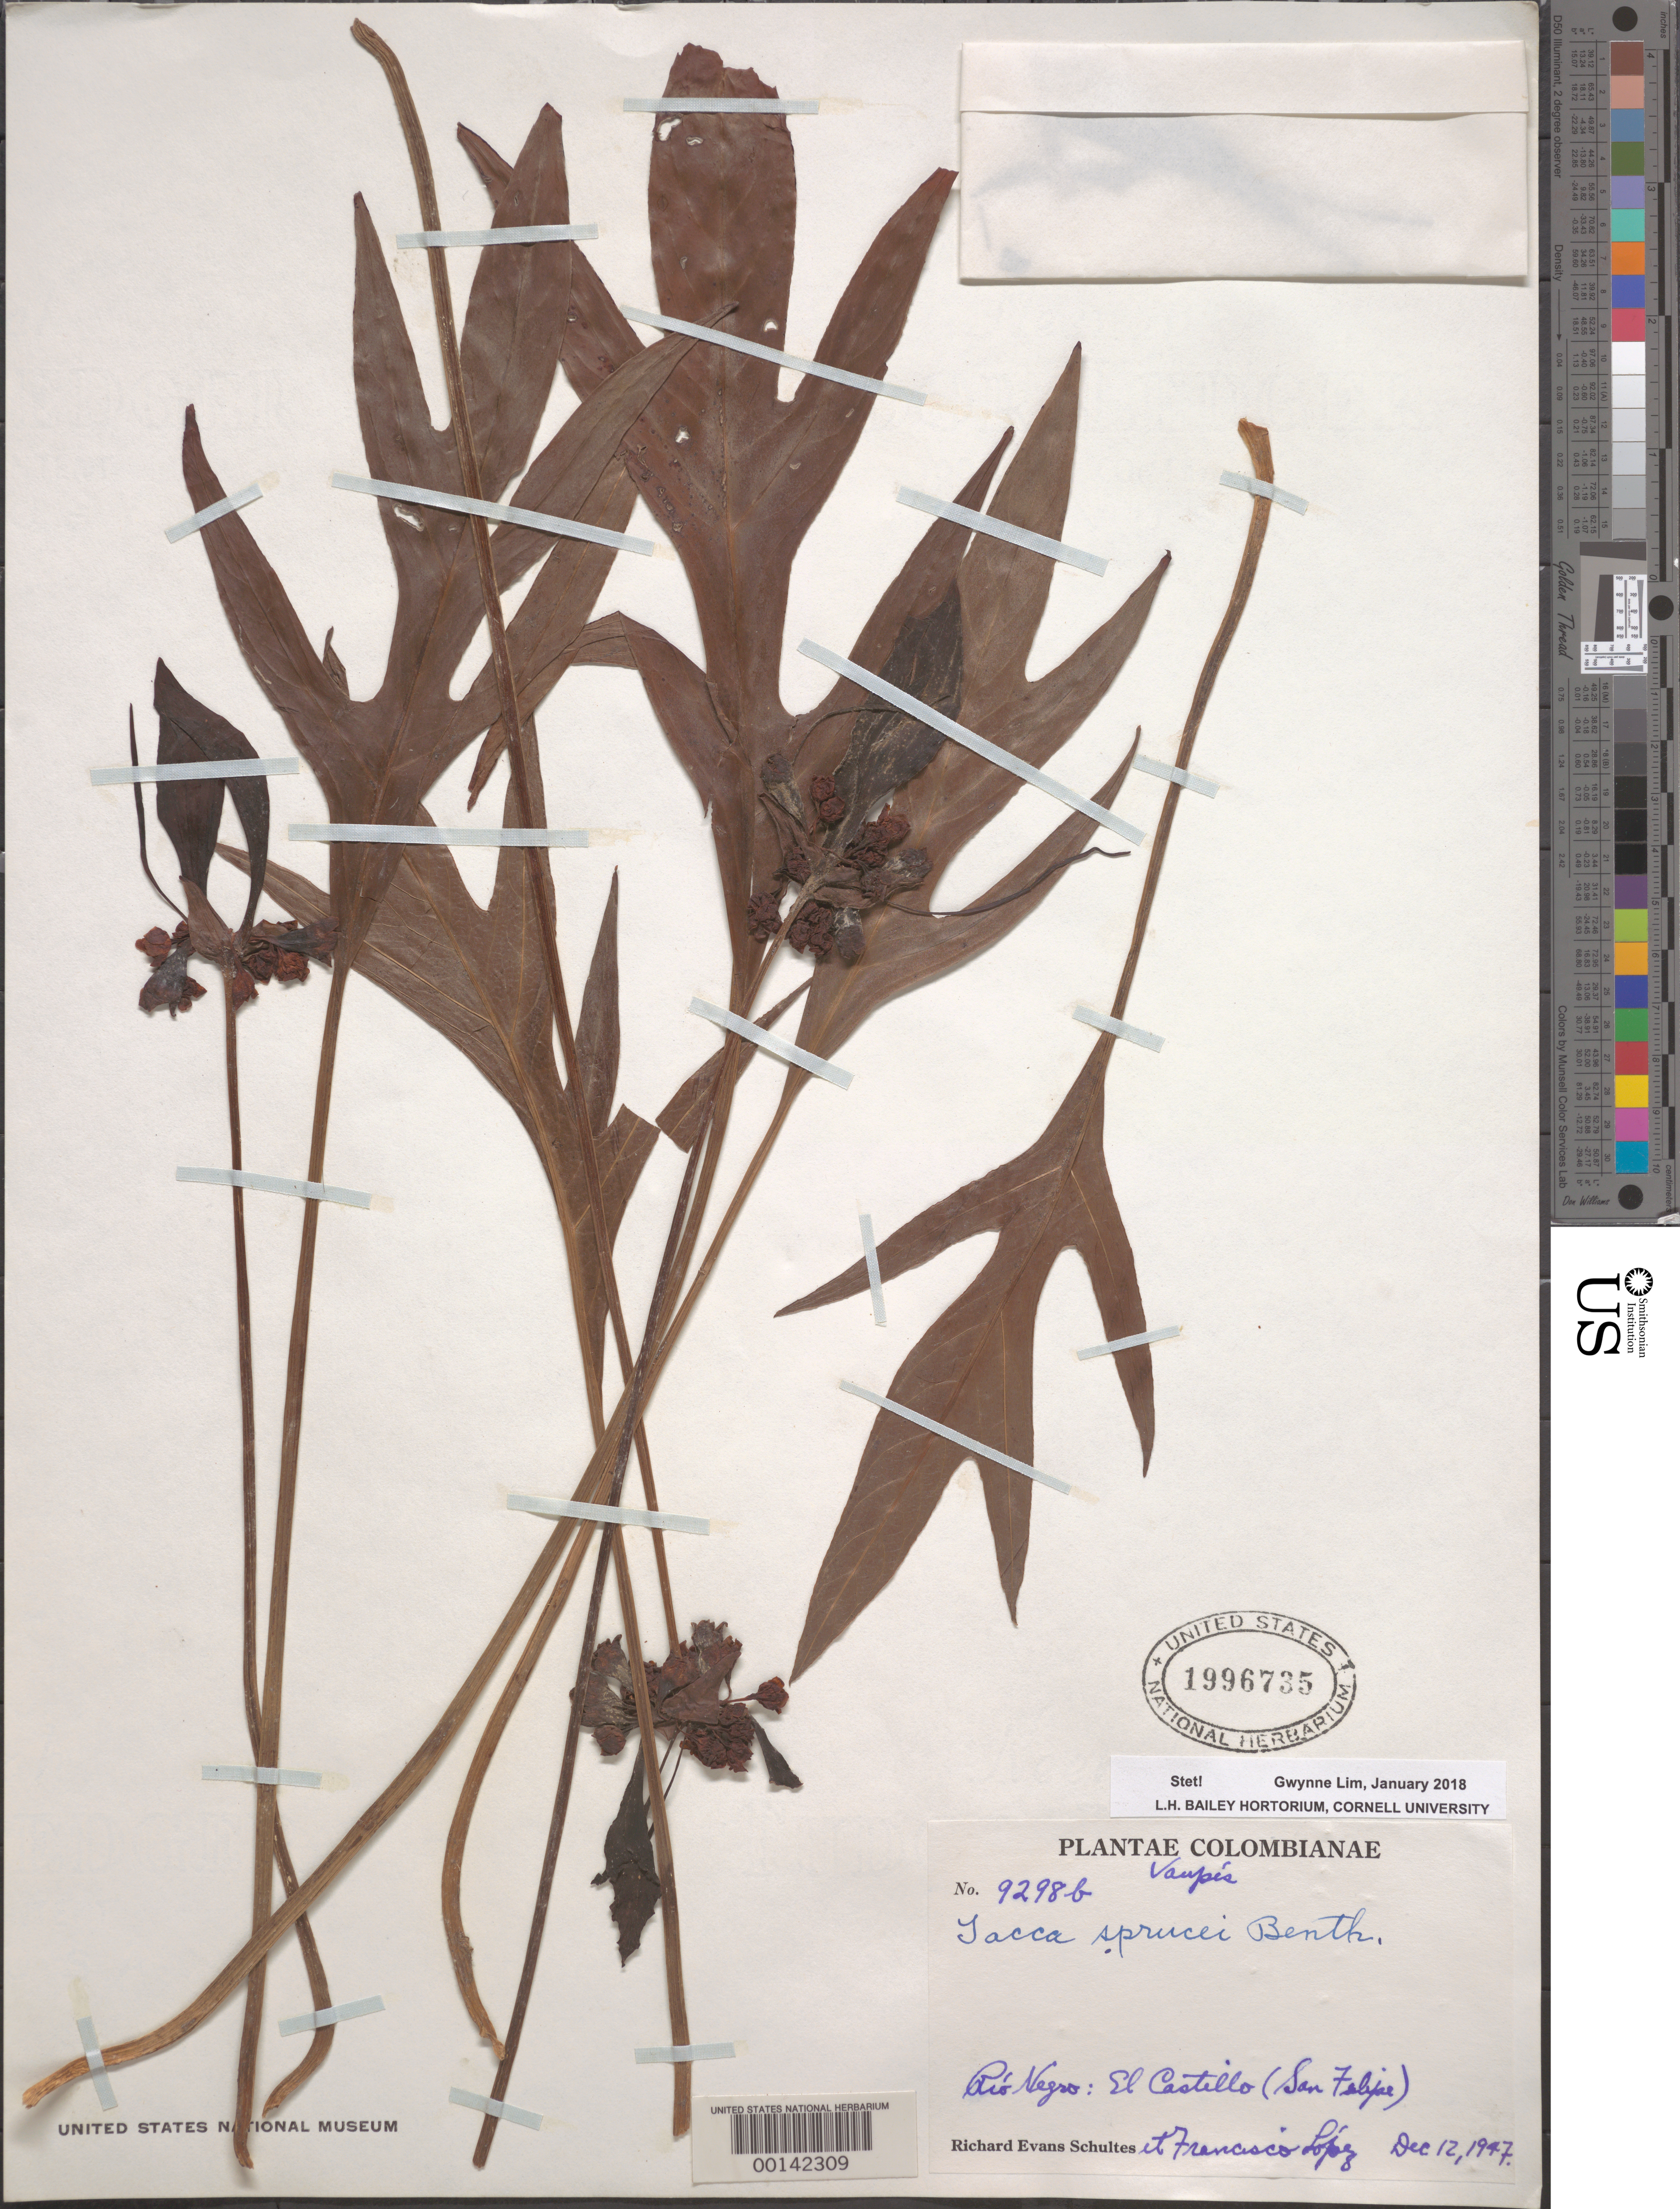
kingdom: Plantae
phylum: Tracheophyta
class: Liliopsida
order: Dioscoreales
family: Dioscoreaceae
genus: Tacca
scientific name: Tacca sprucei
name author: Seem.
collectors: R. E. Schultes & F. Lopéz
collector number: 9298b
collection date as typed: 12 Dec 1947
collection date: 1947-12-12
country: Colombia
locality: Rio Negro, el Castillo, San Felipe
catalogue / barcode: US 1996735